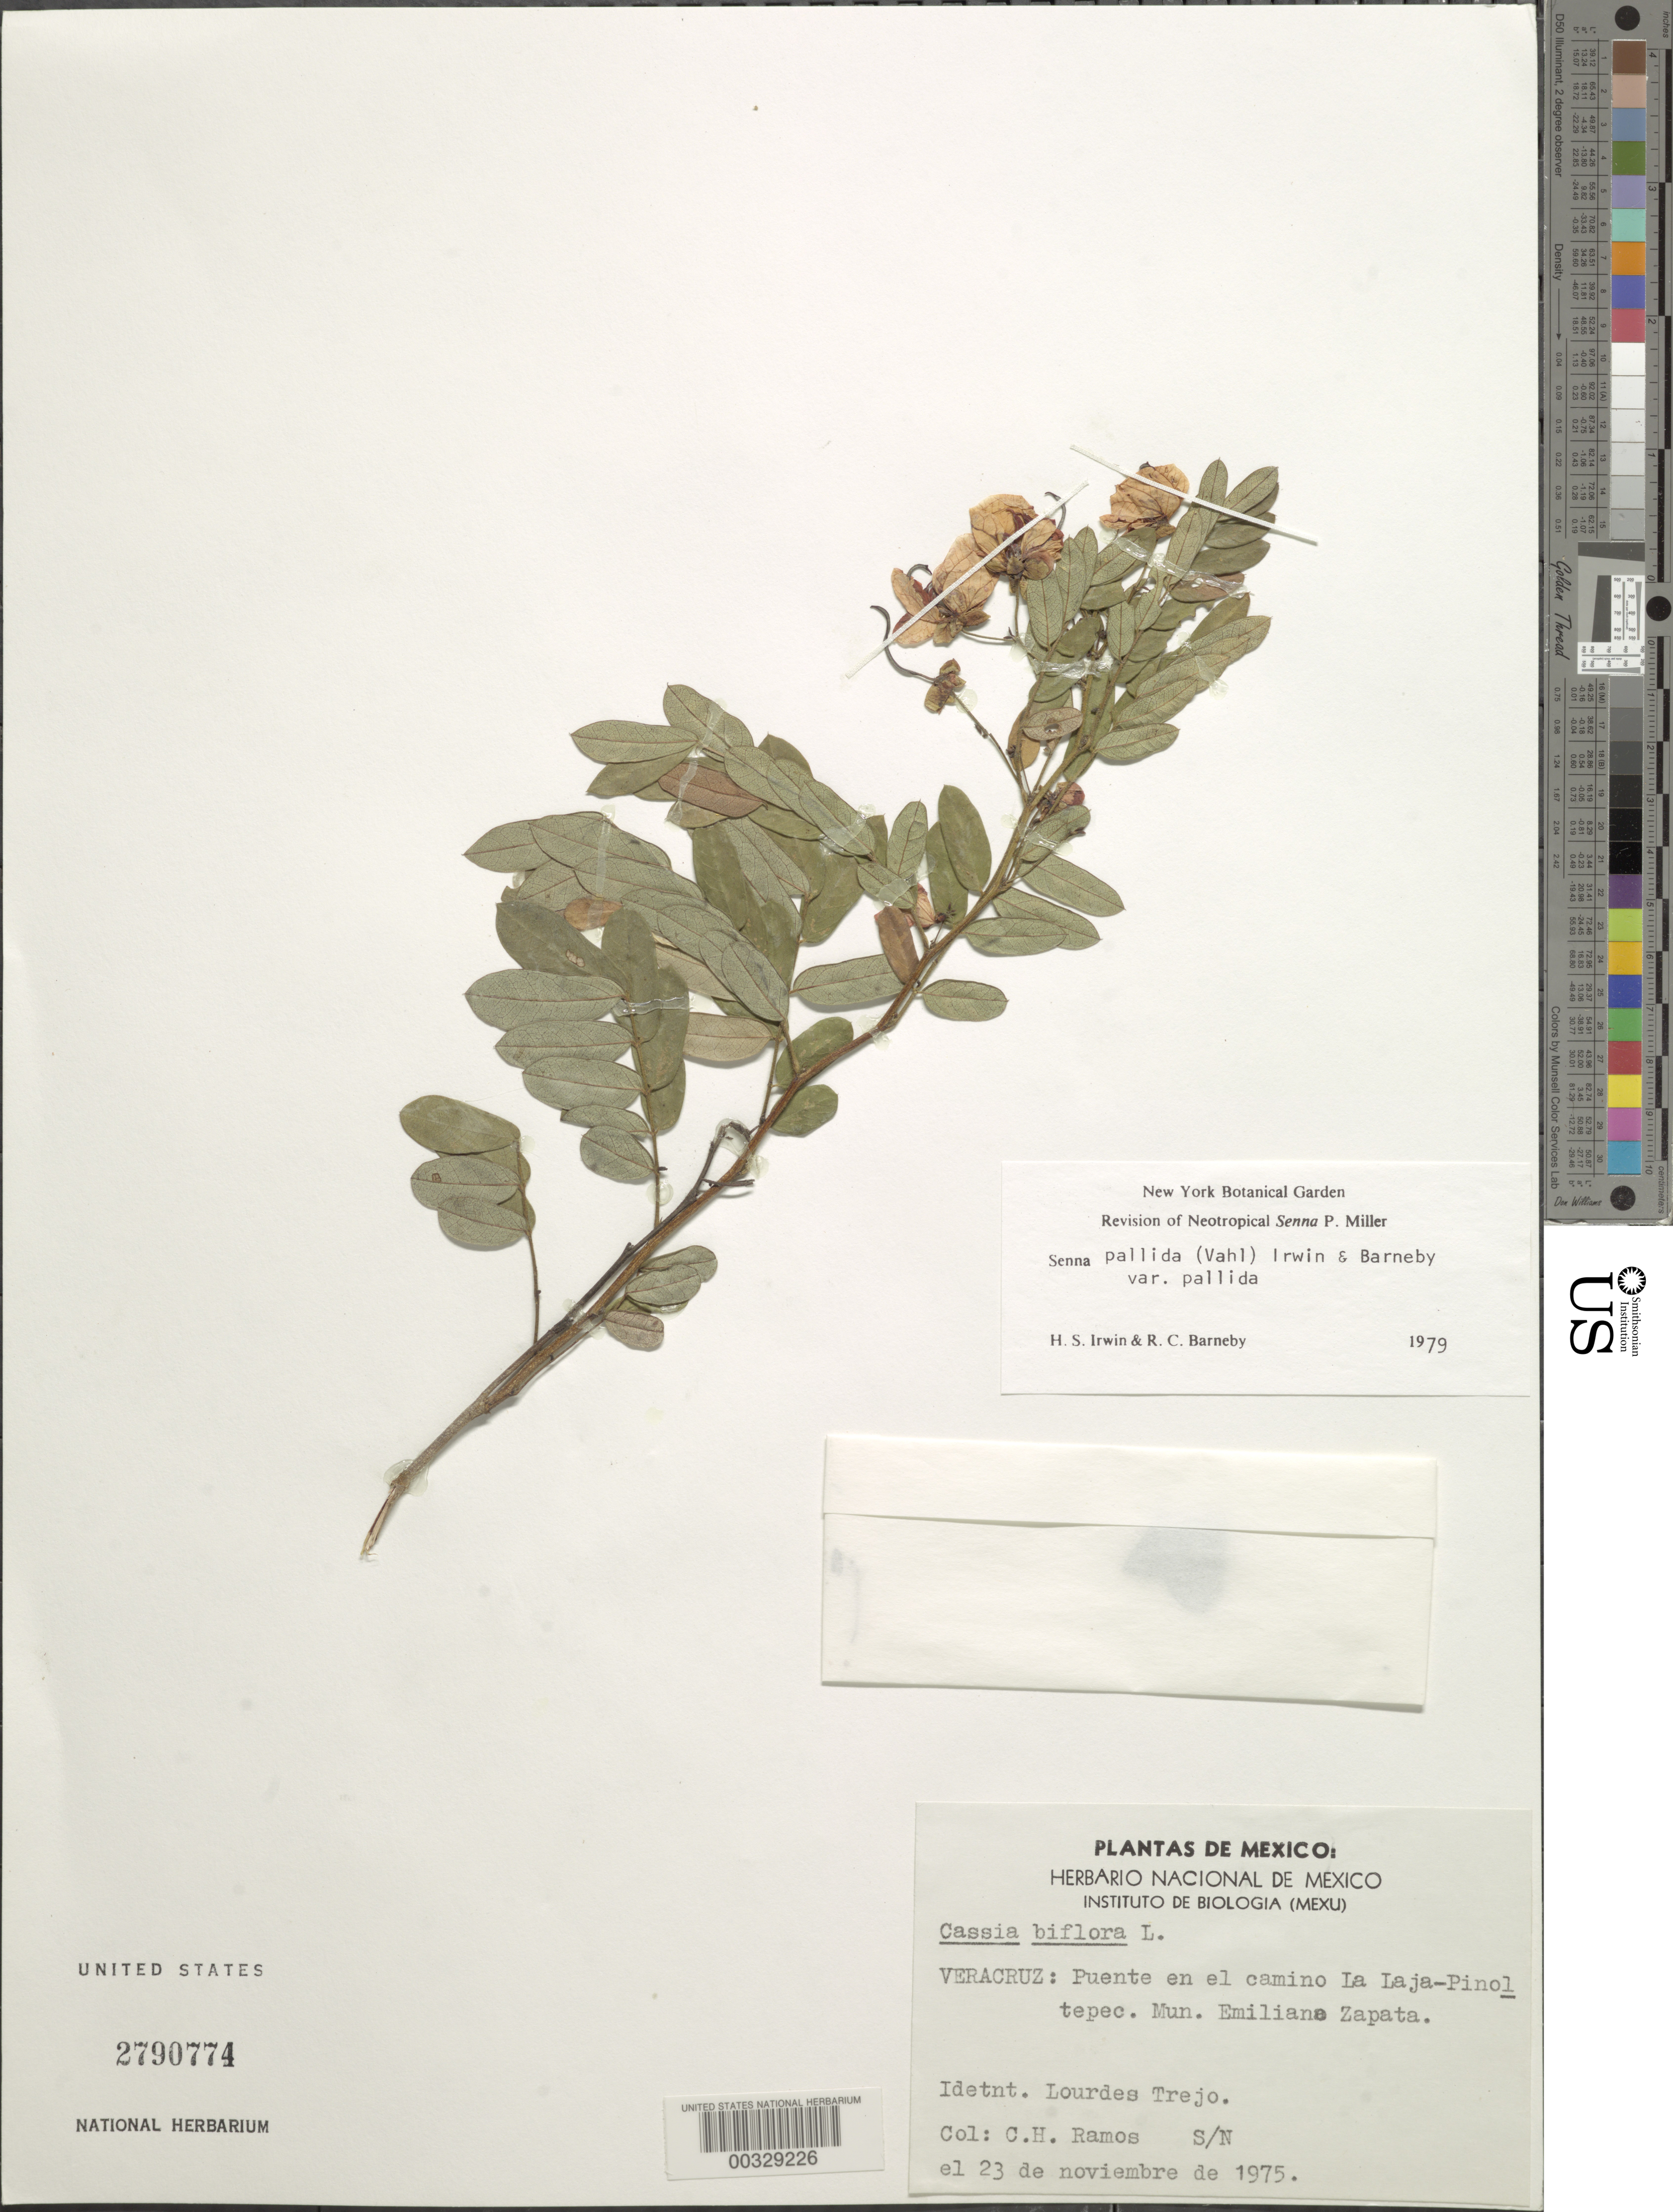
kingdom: Plantae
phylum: Tracheophyta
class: Magnoliopsida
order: Fabales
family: Fabaceae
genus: Senna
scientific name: Senna pallida var. pallida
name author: (Vahl) H.S. Irwin & Barneby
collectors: C. H. Ramos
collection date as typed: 23 Nov 1975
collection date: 1975-11-23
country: Mexico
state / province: Veracruz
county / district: Emiliano Zapata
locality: Bridge of the road la laja-pinoltepec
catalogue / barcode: US 2790774